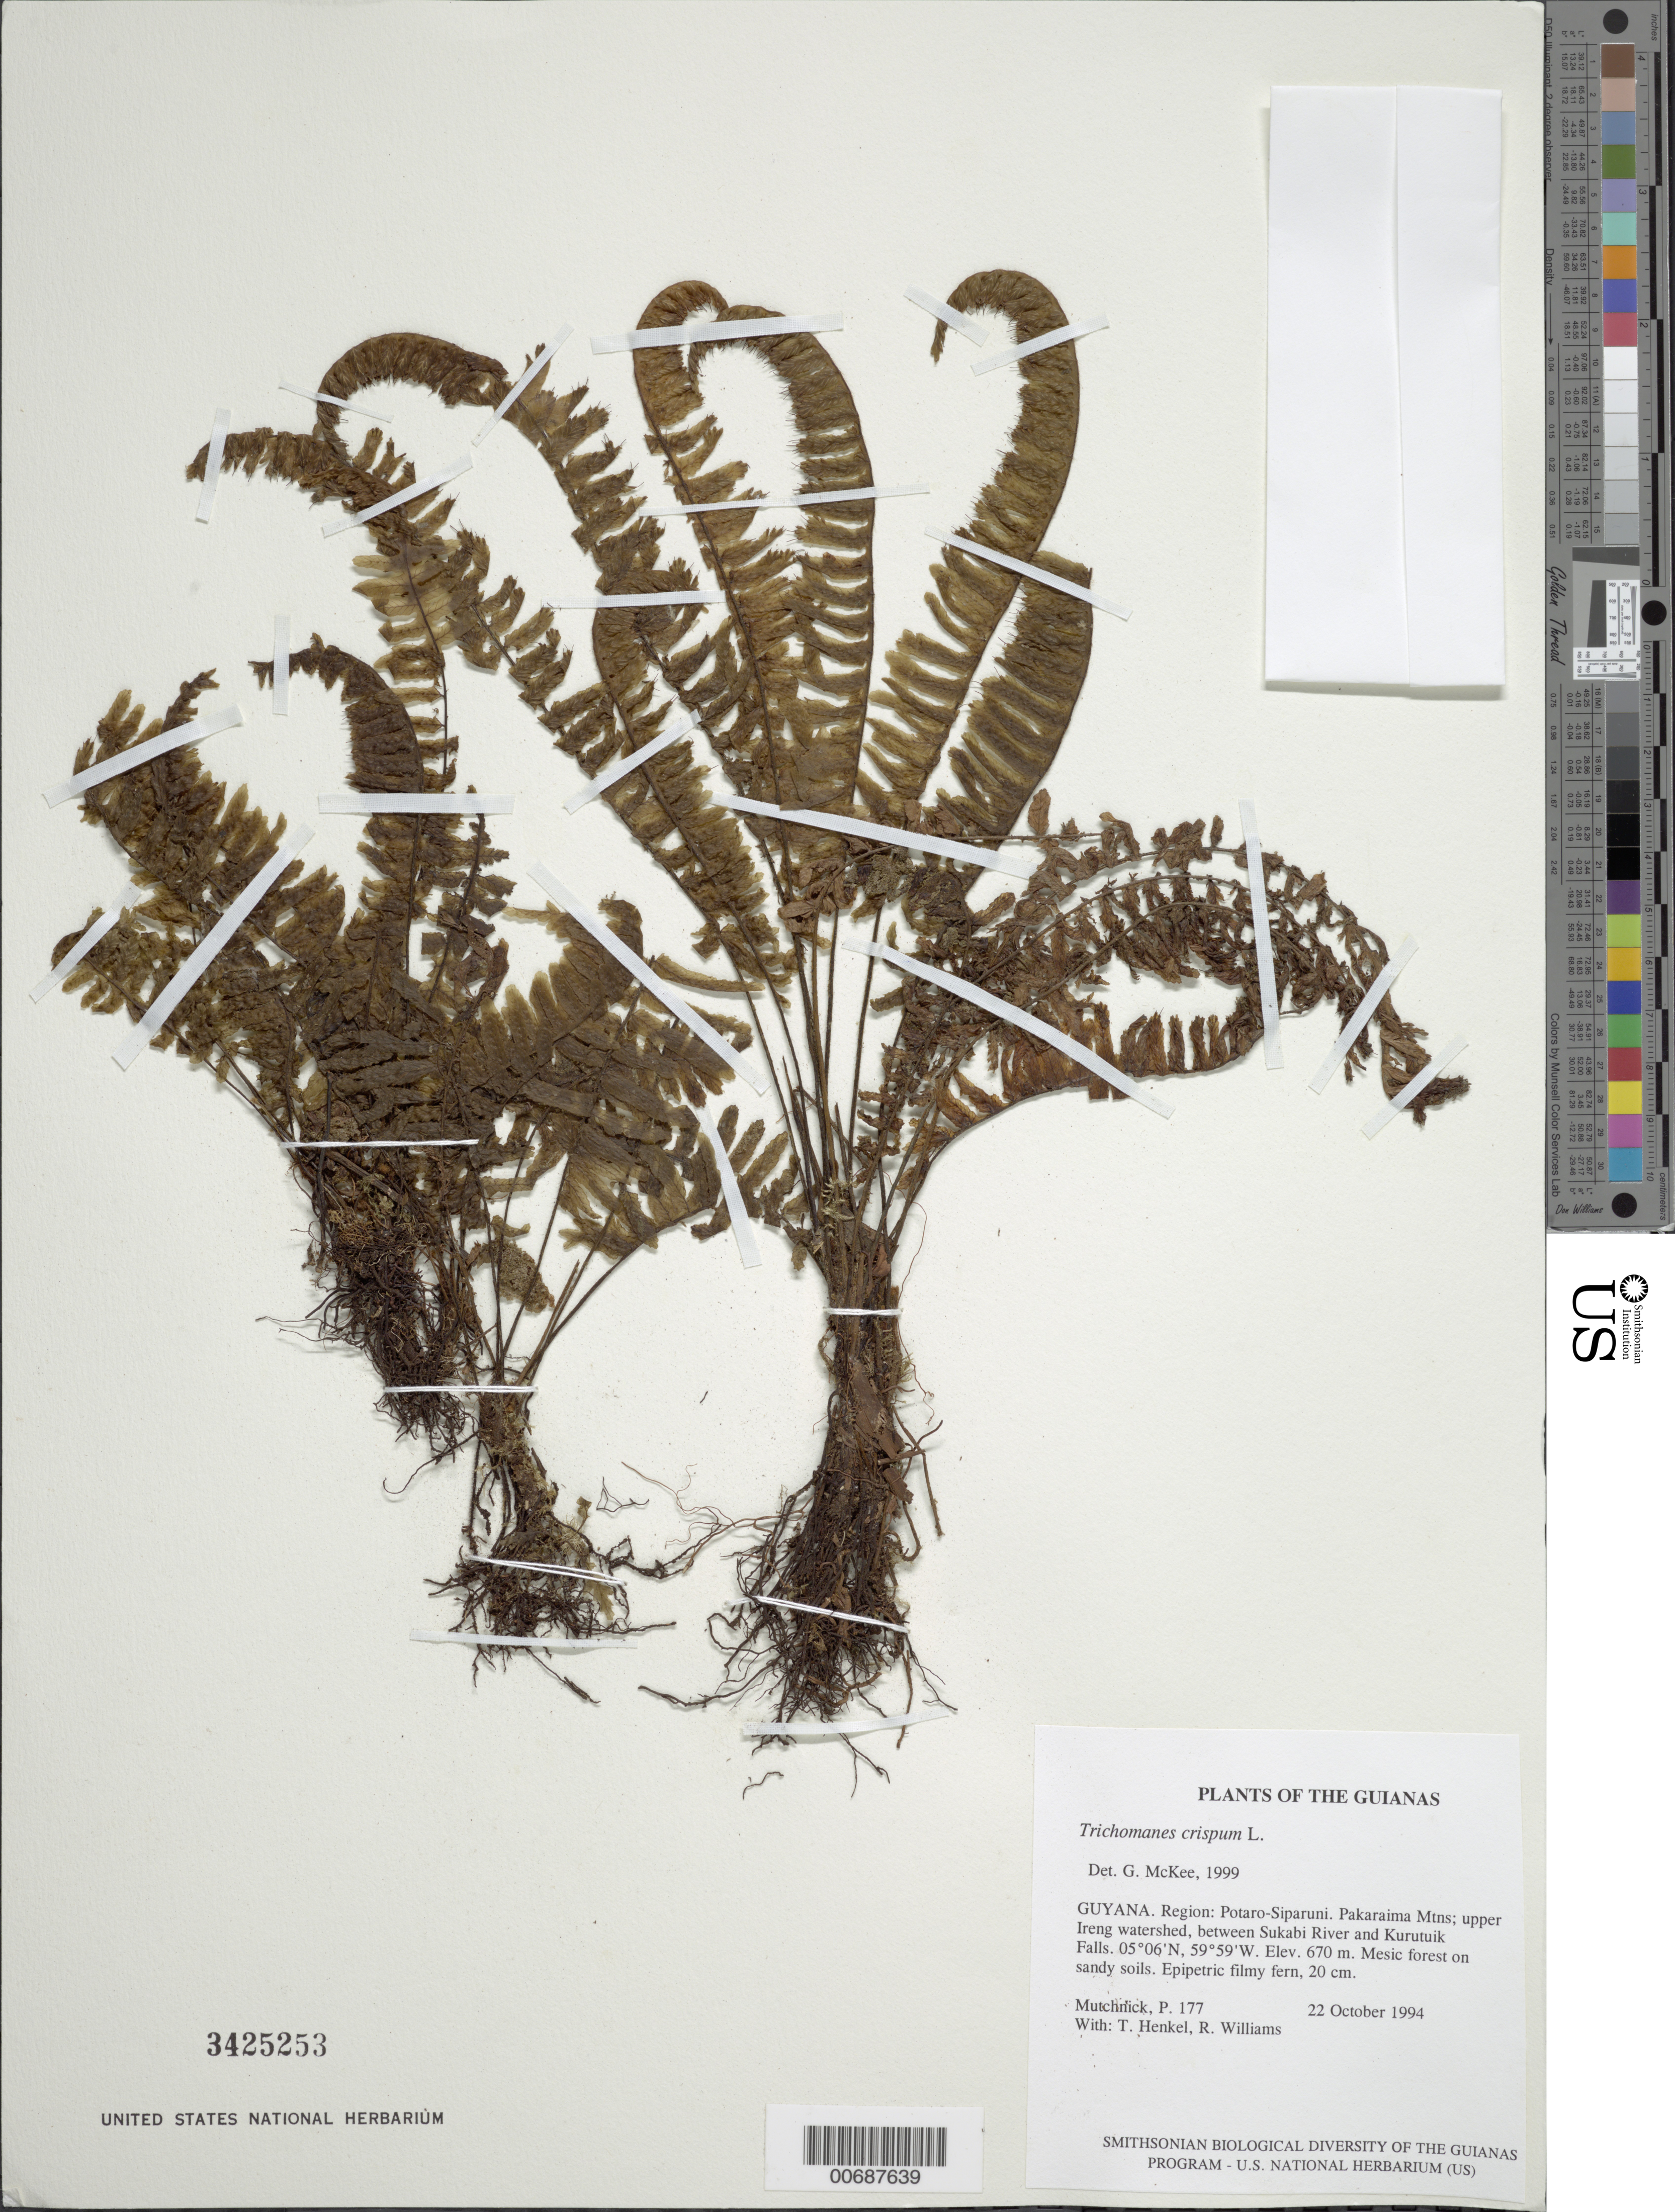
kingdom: Plantae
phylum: Tracheophyta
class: Polypodiopsida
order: Hymenophyllales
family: Hymenophyllaceae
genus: Trichomanes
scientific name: Trichomanes crispum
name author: L.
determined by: McKee, G. S., (US), NMNH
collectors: P. Mutchnick, T. Henkel & R. Williams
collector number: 177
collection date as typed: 22 October 1994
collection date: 1994-10-22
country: Guyana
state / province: Potaro-Siparuni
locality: Pakaraima Mtns; upper Ireng watershed, between Sukabi River and Kurutuik Falls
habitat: Mesic forest on sandy soils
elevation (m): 670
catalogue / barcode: US 3425253